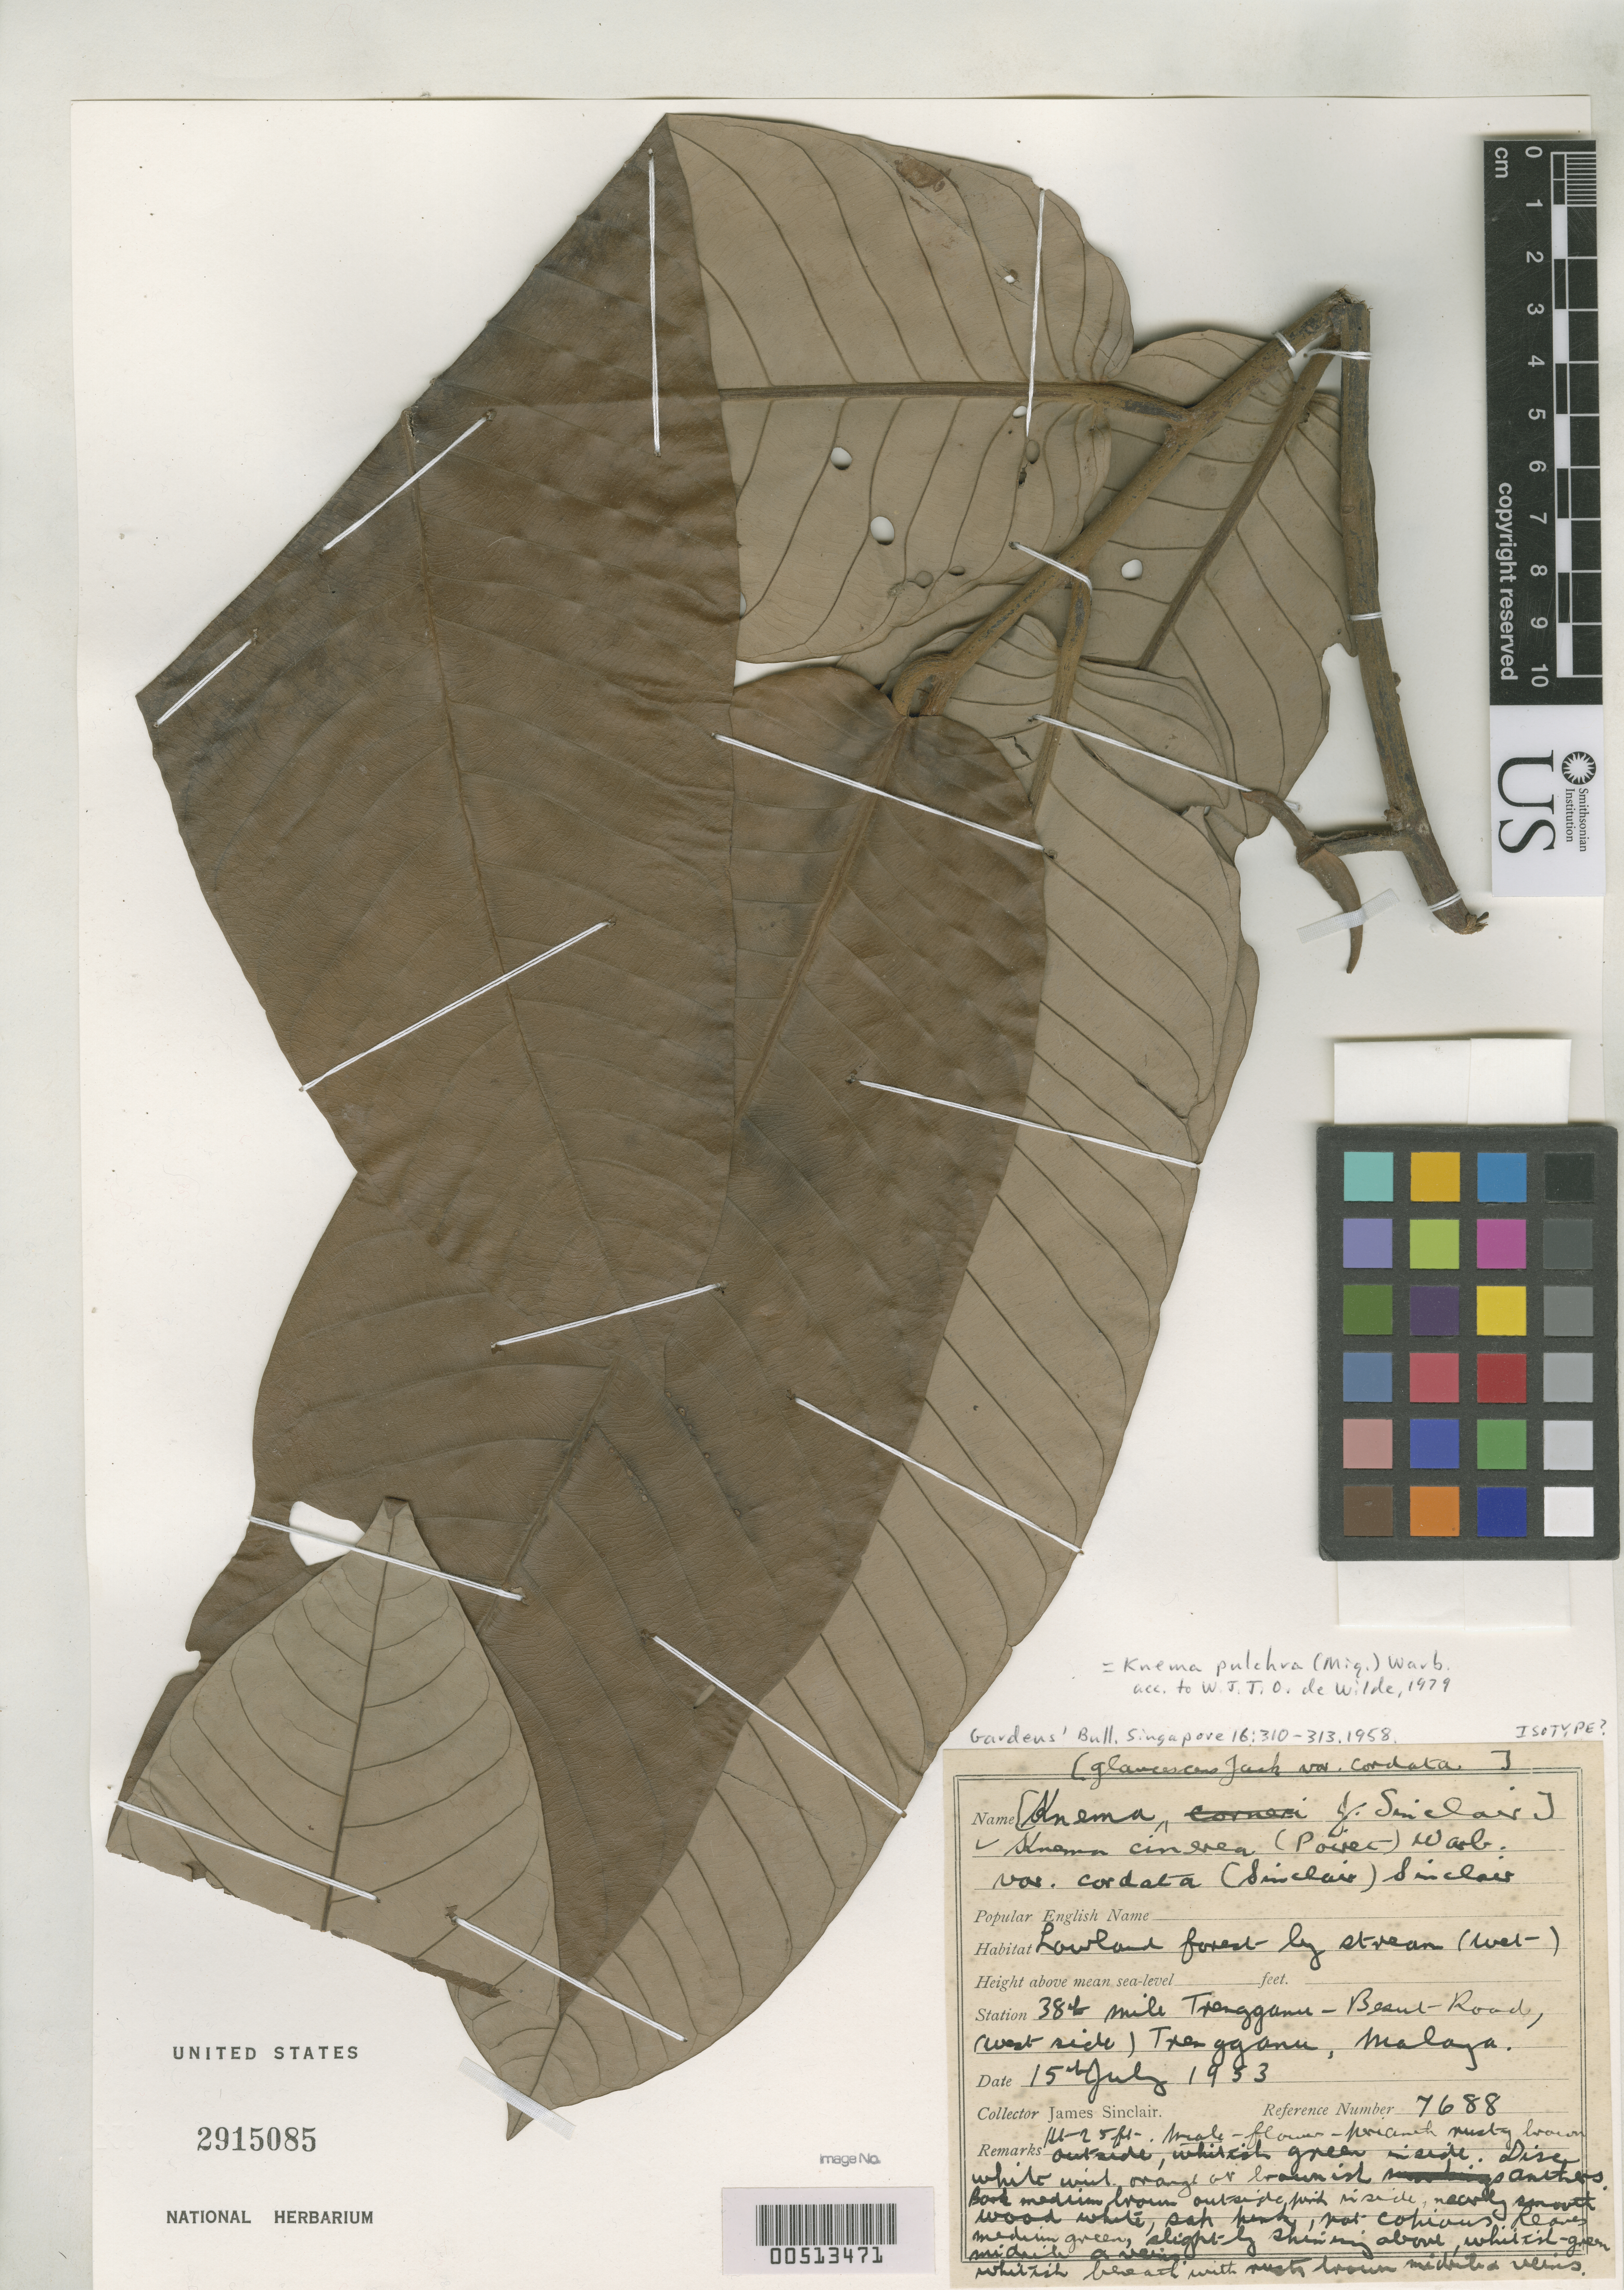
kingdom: Plantae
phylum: Tracheophyta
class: Magnoliopsida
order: Magnoliales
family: Myristicaceae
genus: Knema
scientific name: Knema cinerea var. cordata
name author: J. Sinclair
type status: Possible Isotype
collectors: J. Sinclair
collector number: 7688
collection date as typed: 15 Jul 1953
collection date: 1953-07-15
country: Malaysia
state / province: Terengganu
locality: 38 mi Trengganu - Besne road, W side. [Malay Peninsula]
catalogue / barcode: US 2915085